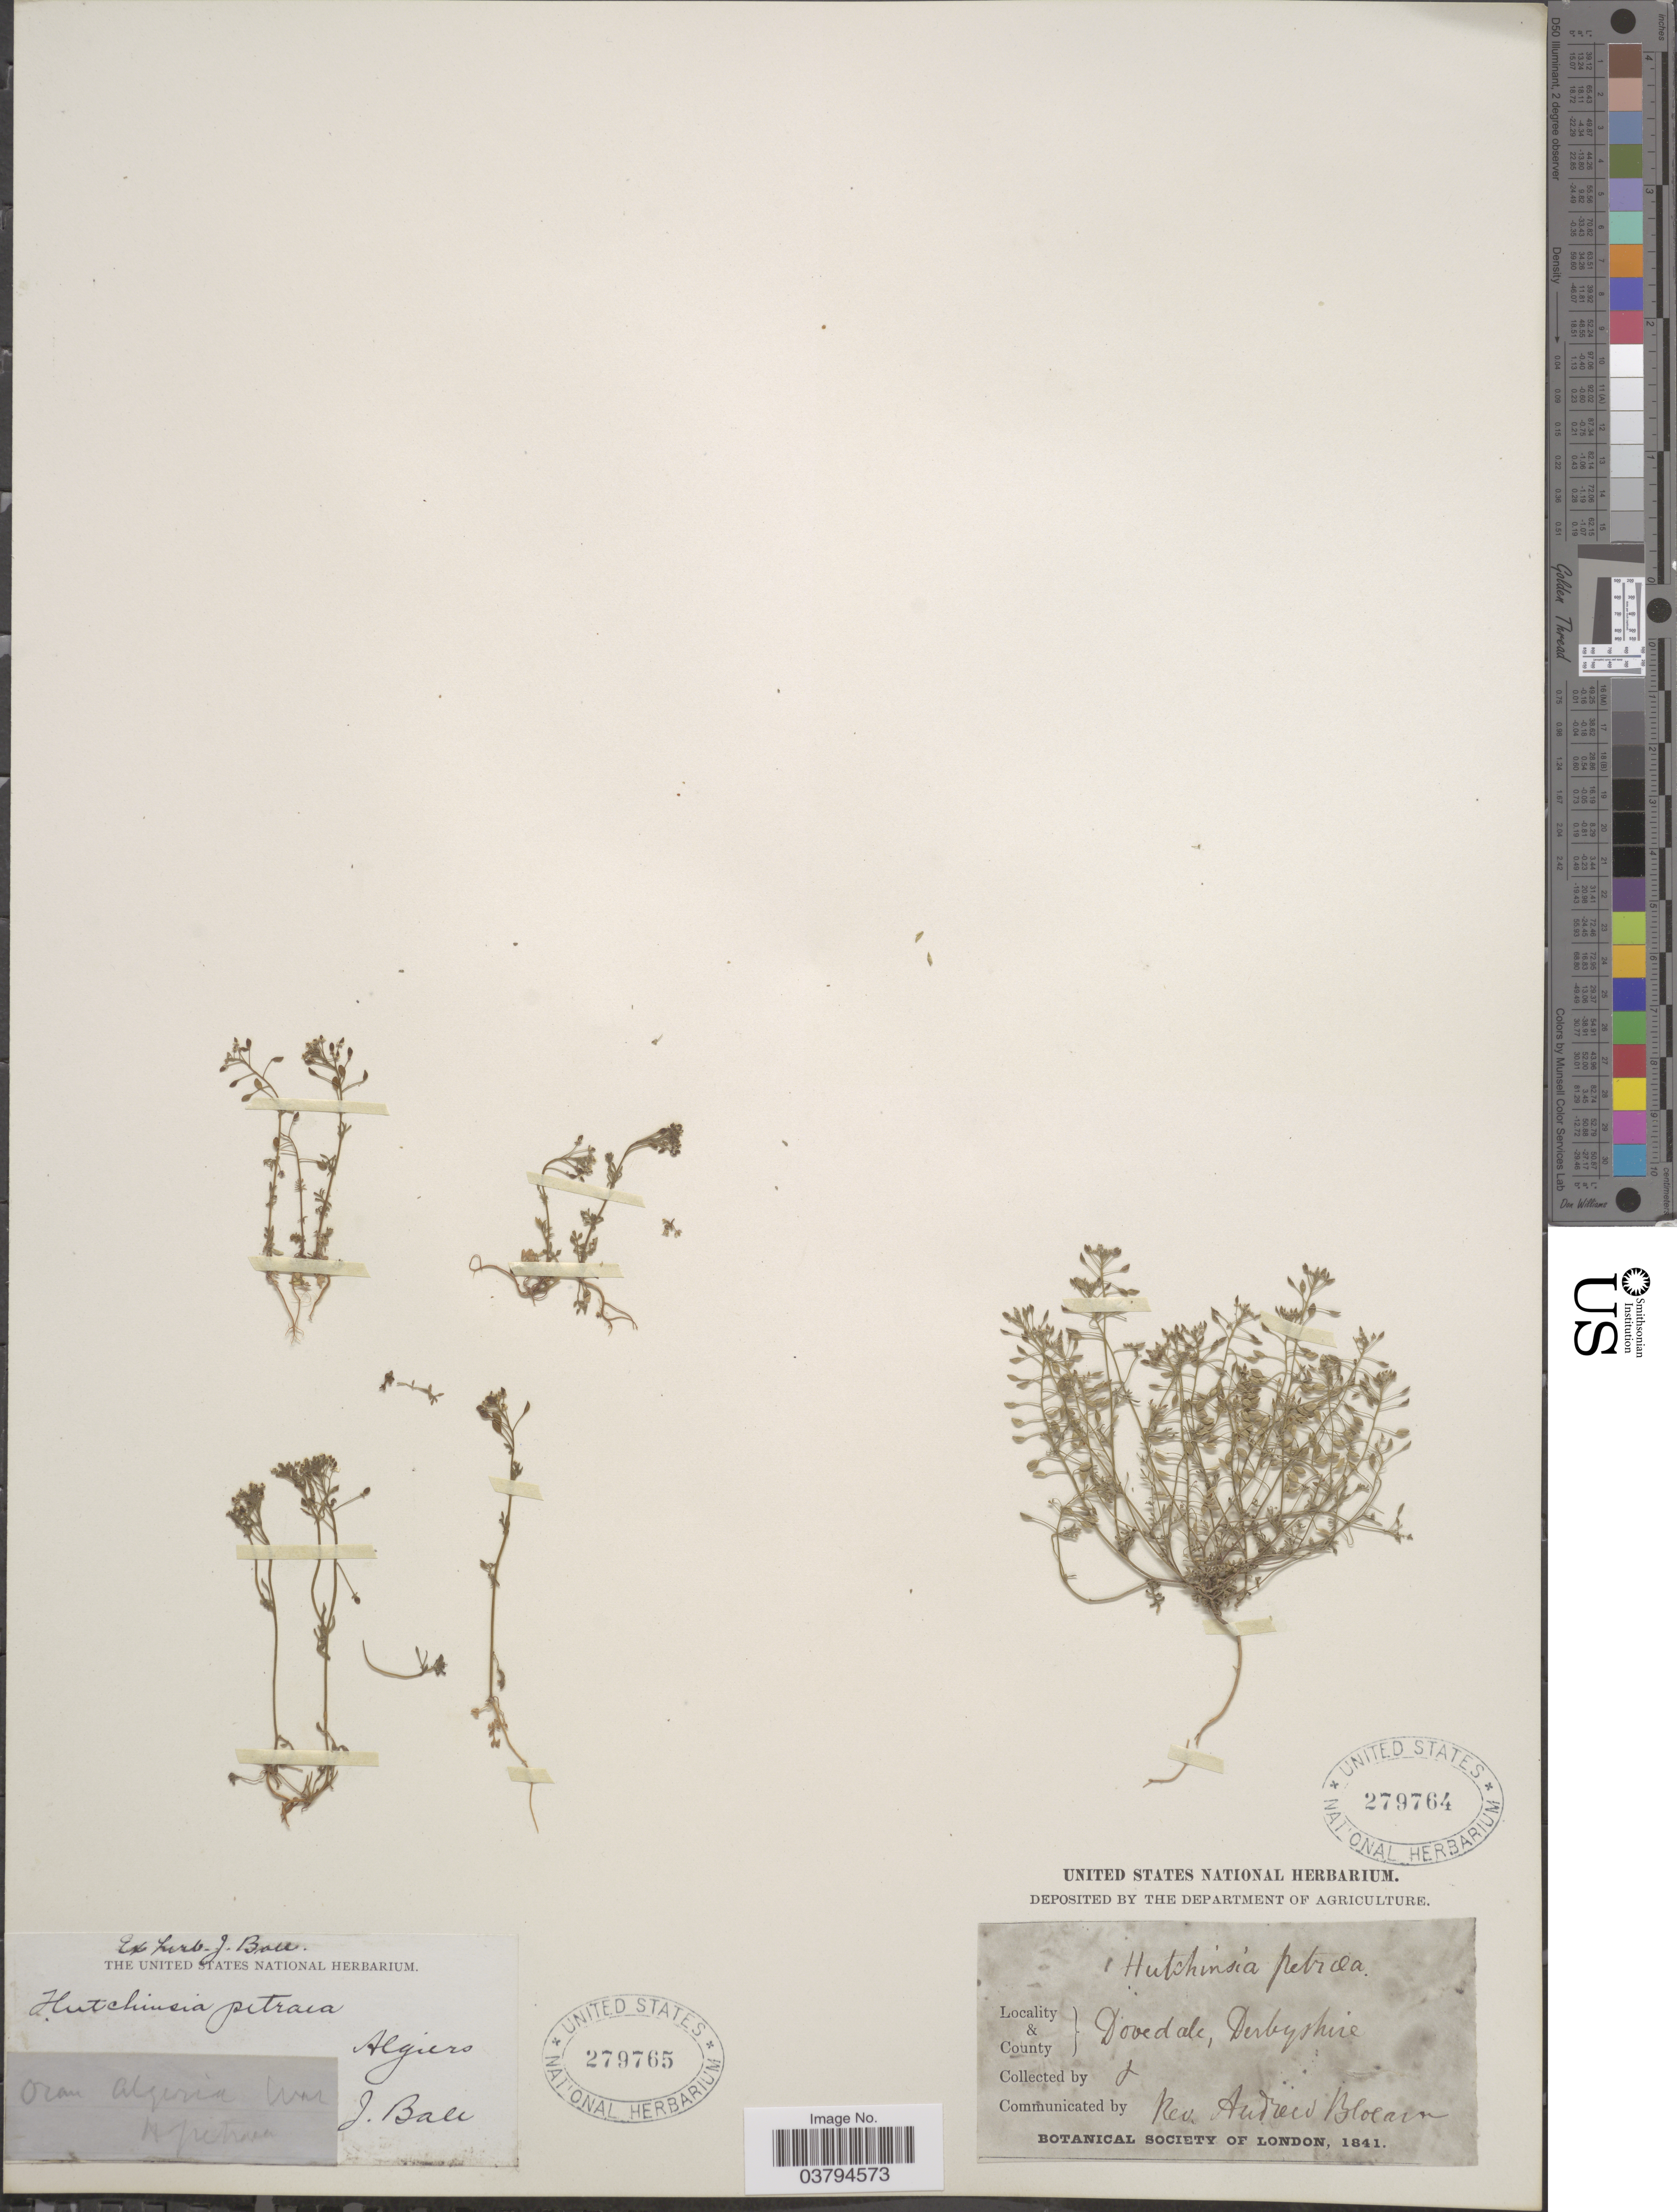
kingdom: Plantae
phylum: Tracheophyta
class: Magnoliopsida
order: Brassicales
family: Brassicaceae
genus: Hutchinsia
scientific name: Hutchinsia petraea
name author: W.T. Aiton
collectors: J. Ball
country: Algeria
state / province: Oran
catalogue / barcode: US 279765